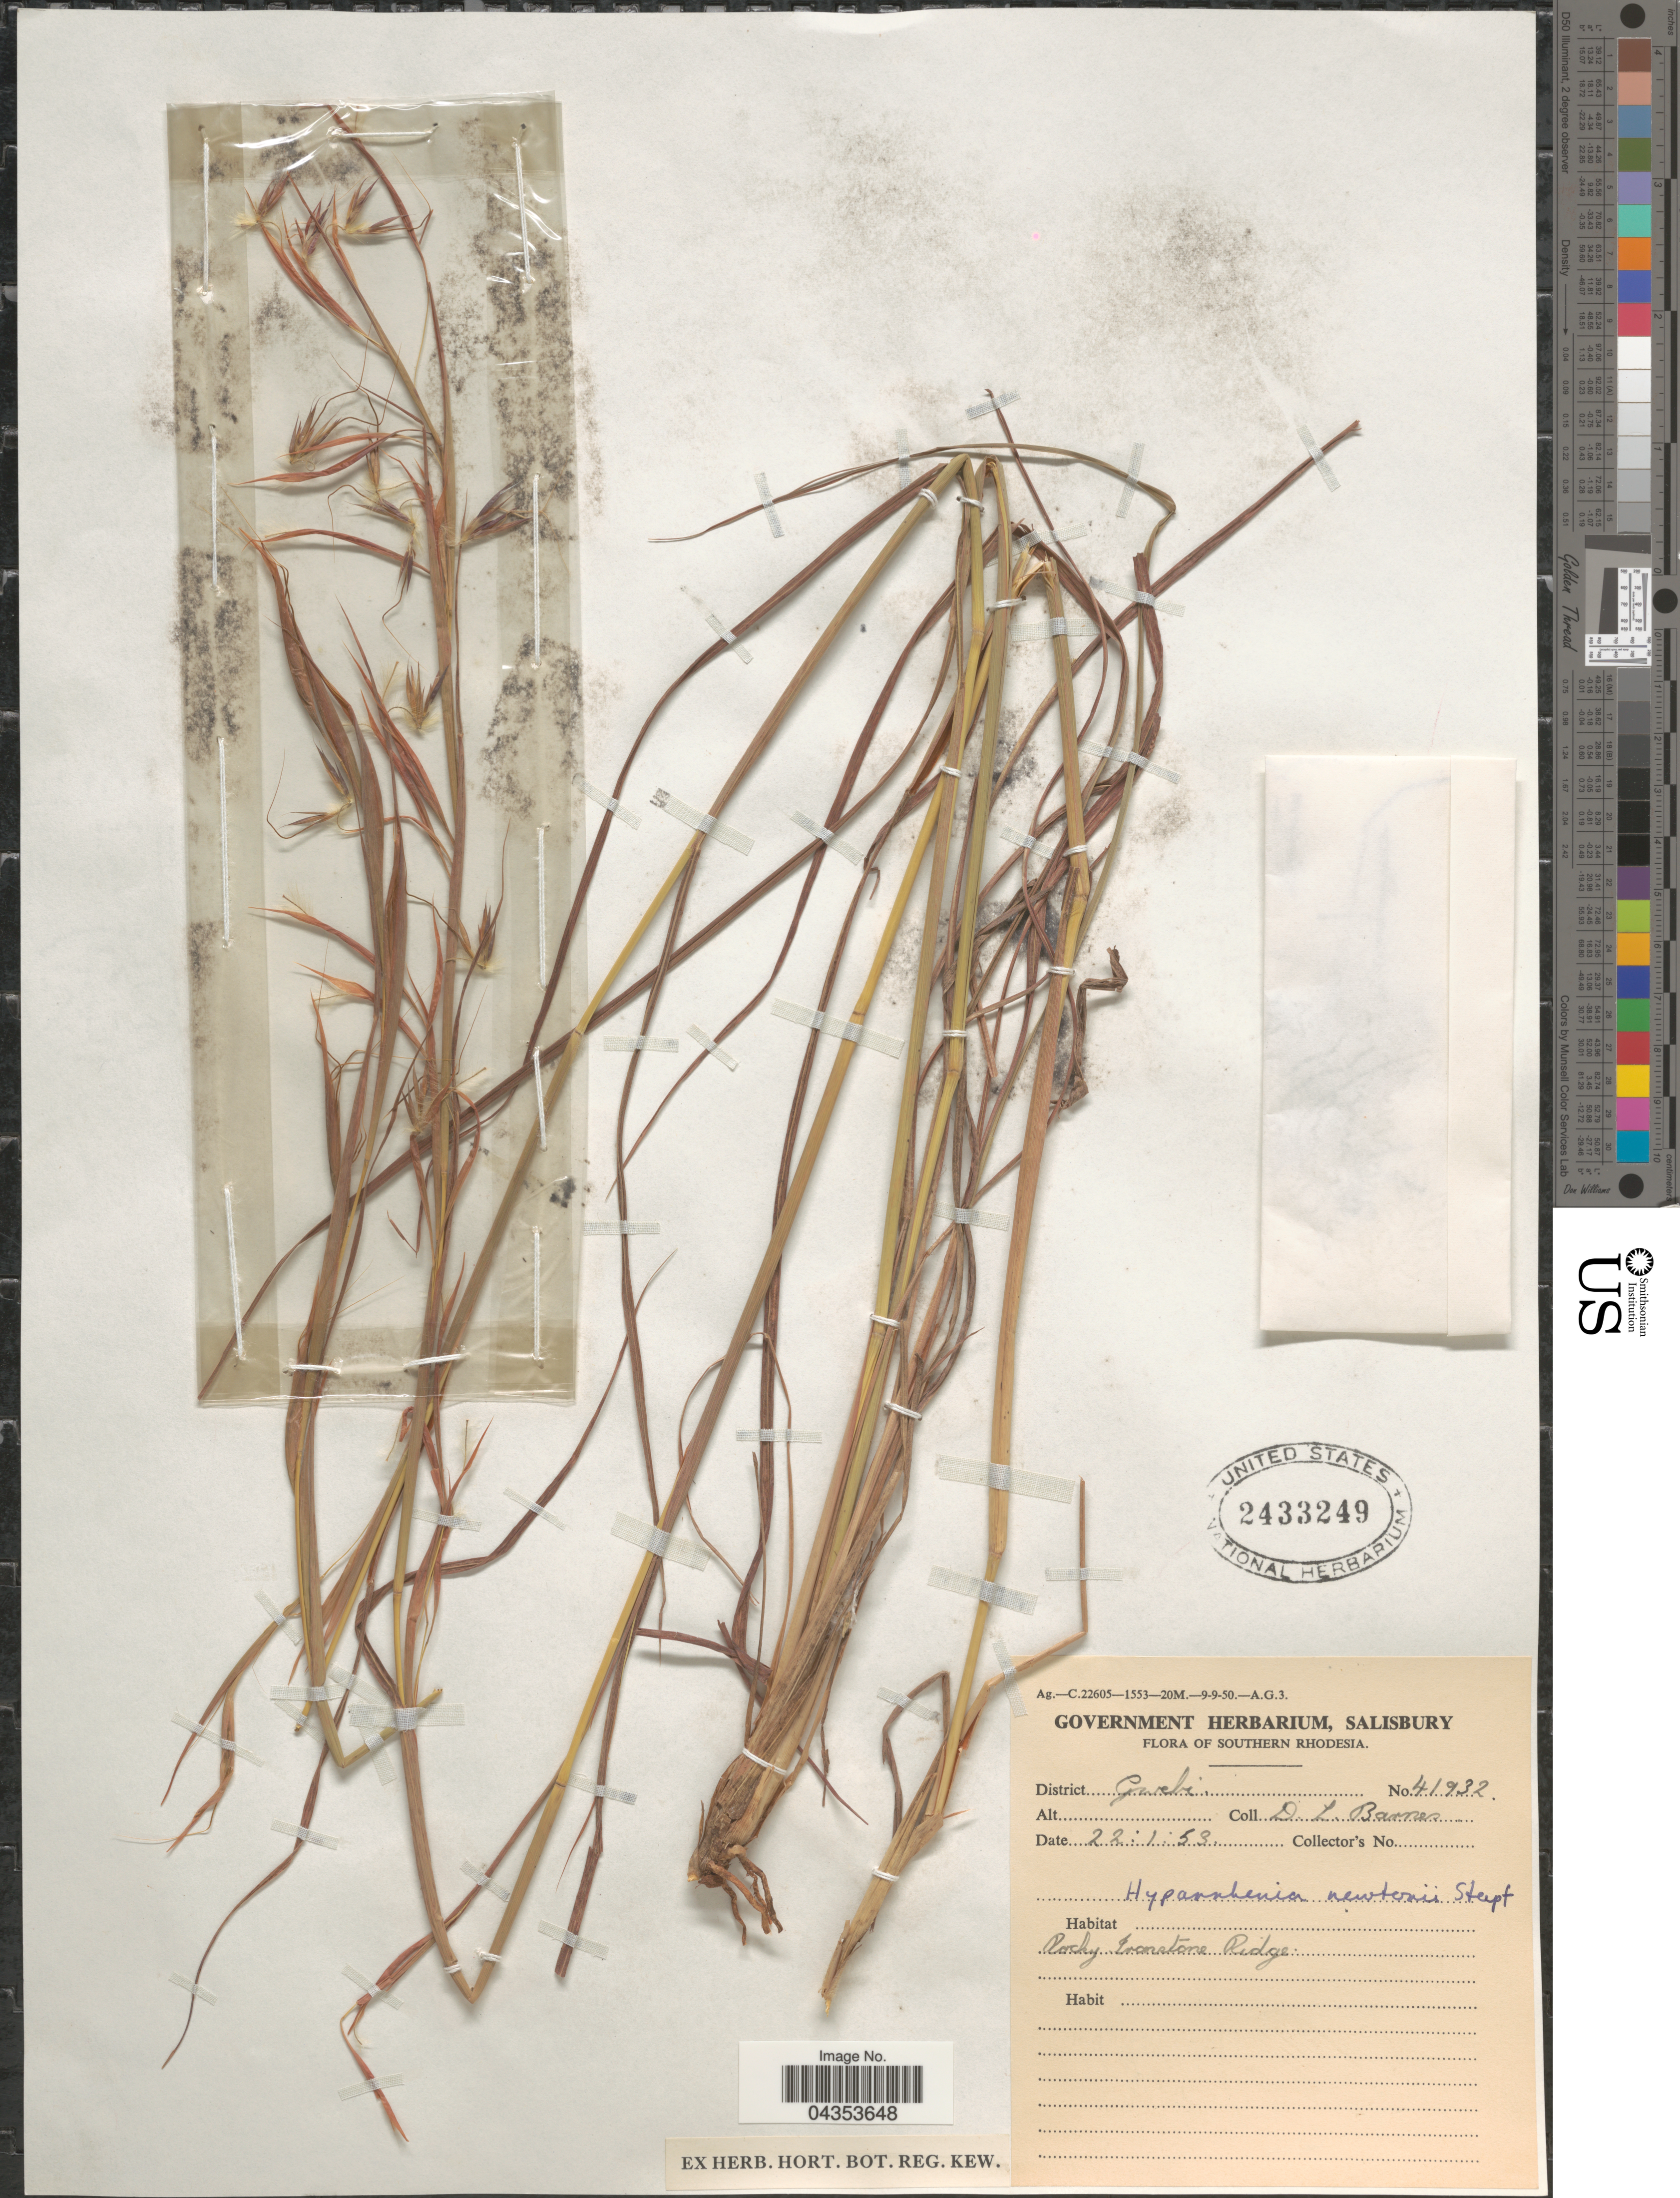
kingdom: Plantae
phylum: Tracheophyta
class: Liliopsida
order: Poales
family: Poaceae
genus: Hyparrhenia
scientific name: Hyparrhenia newtonii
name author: (Hack.) Staf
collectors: D. Barnes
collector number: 41932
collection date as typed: Transcribed d/m/y: 22/1/53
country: Zimbabwe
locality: Southern Rhodesia. District Gwebi. Rocky Ironstone Ridge.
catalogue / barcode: US 2433249